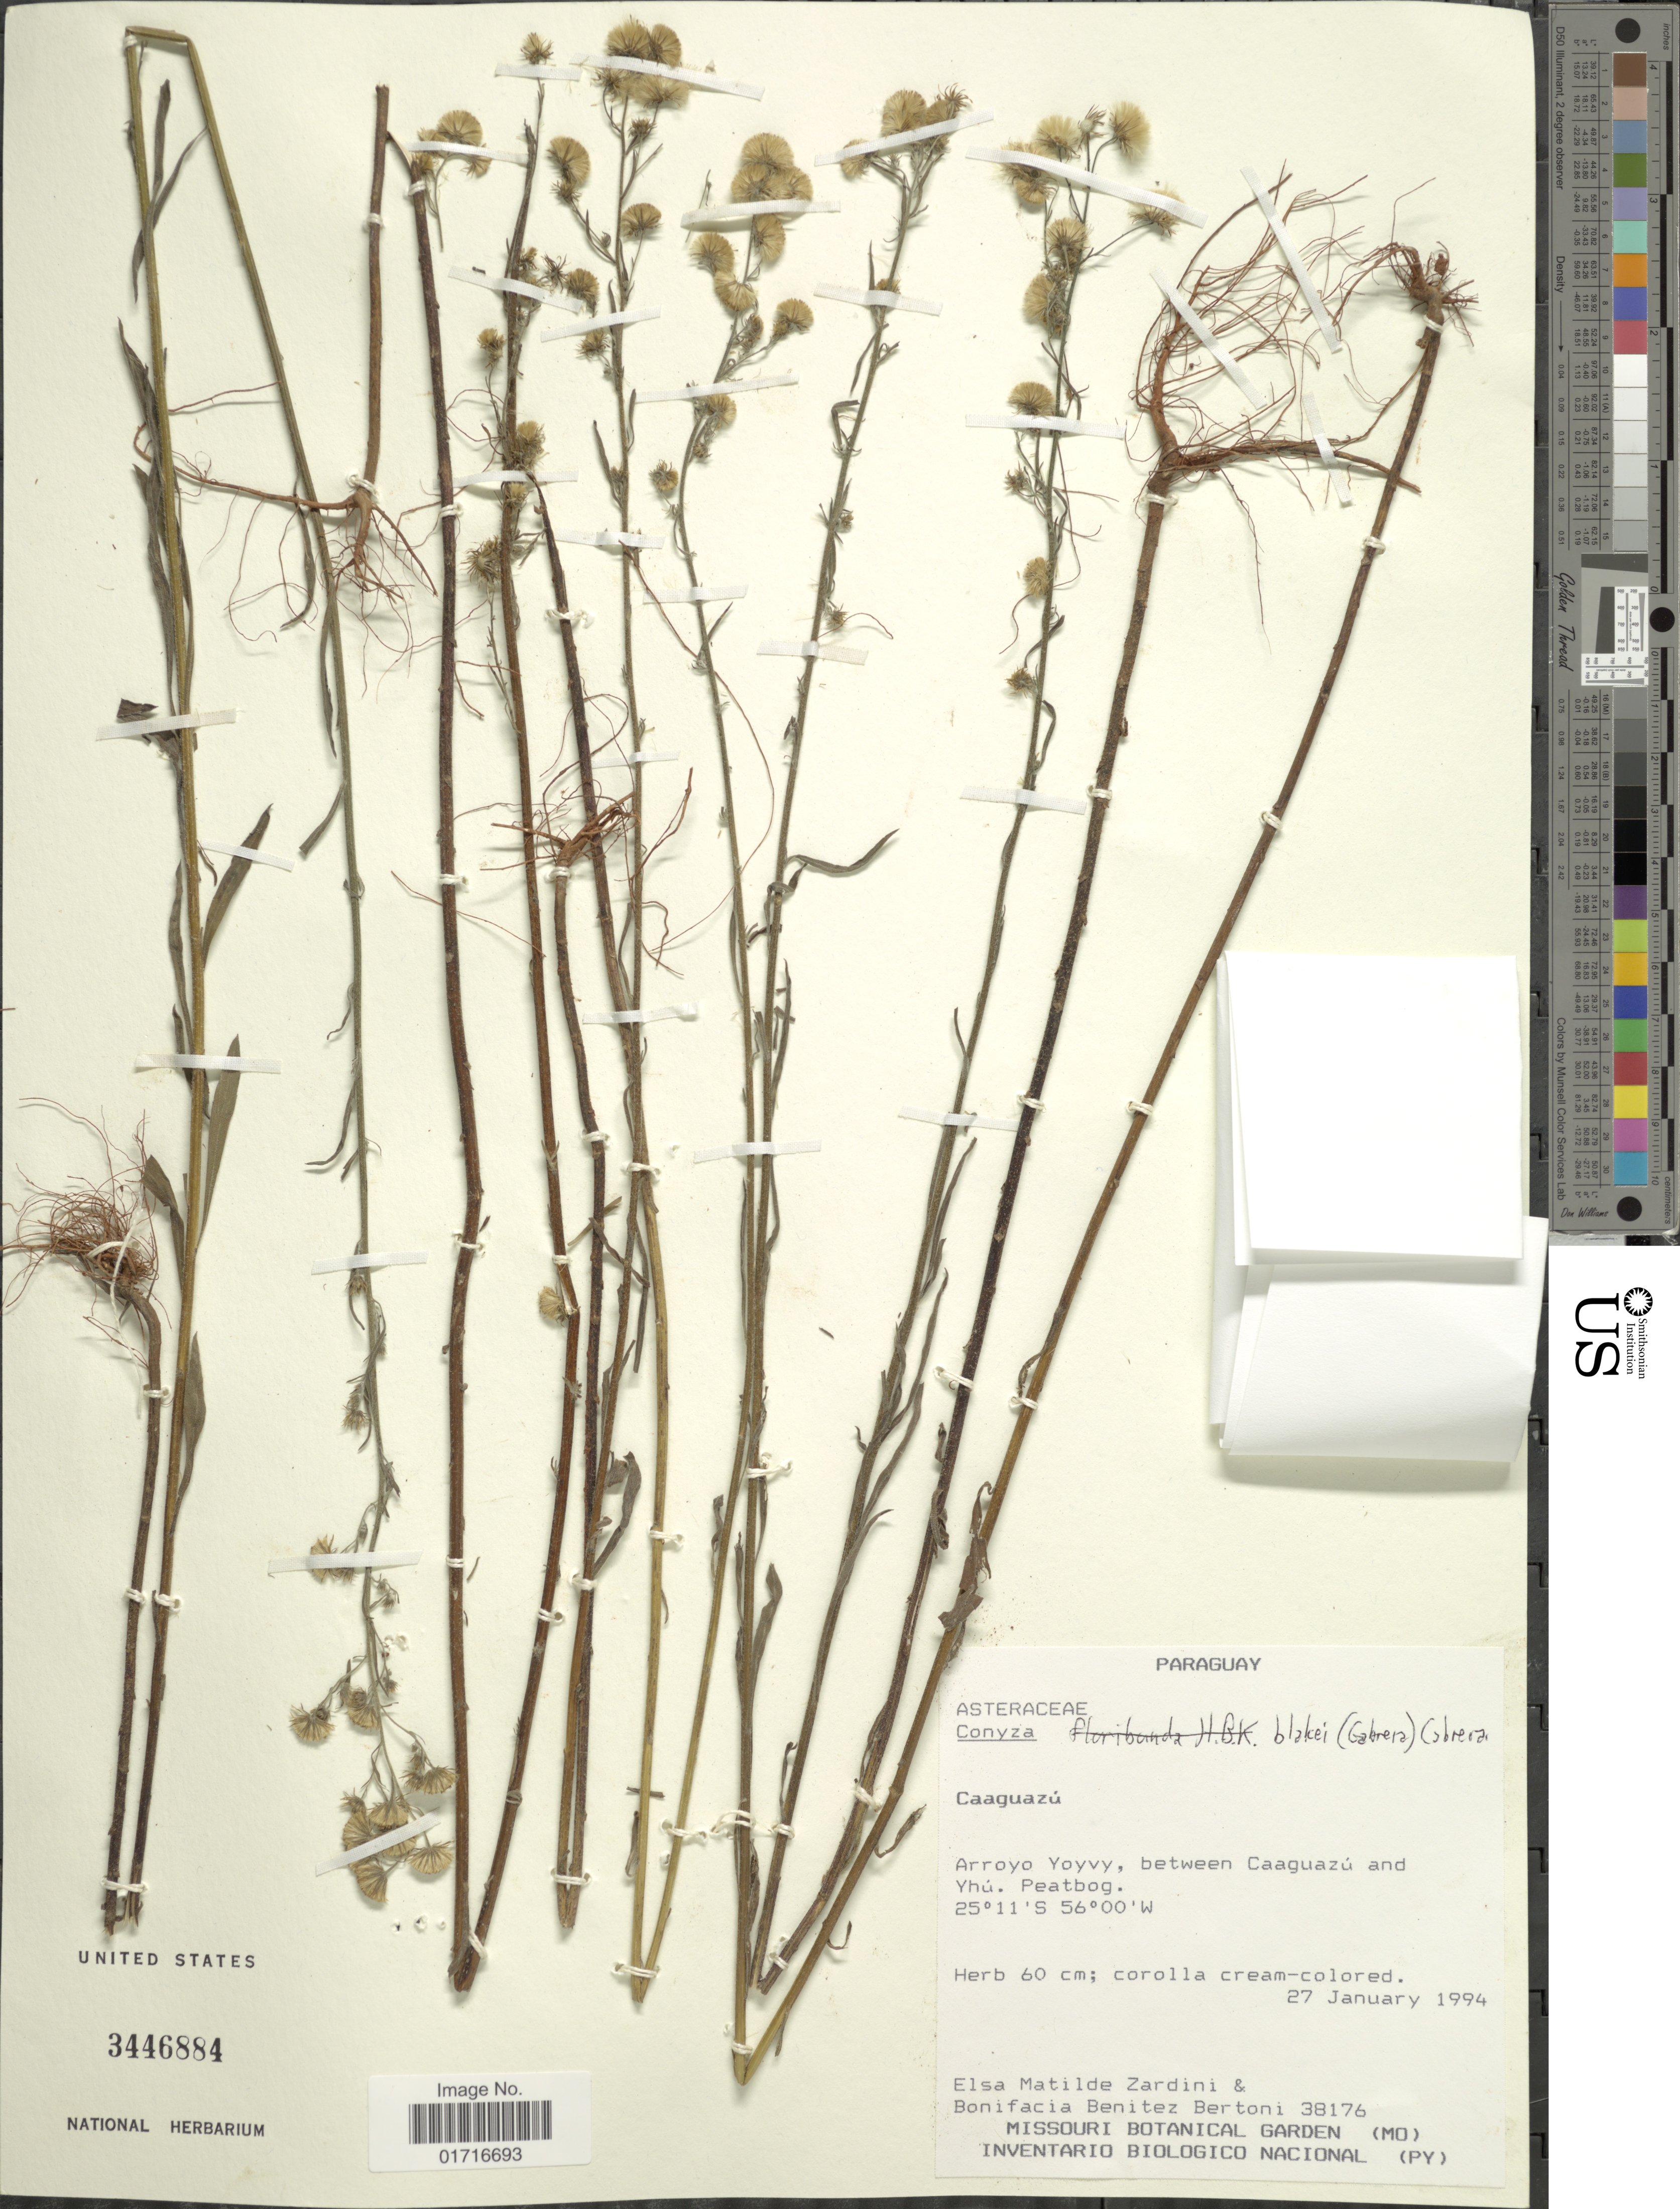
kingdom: Plantae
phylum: Tracheophyta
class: Magnoliopsida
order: Asterales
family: Asteraceae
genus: Conyza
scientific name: Conyza blakei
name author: (Cabrera) Cabrera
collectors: E. M. Zardini & B. Bertoni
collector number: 38176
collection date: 1994-07-27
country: Paraguay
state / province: Caaguazu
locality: Caaguazu. Arroyo Yoyvy, between Caaguazu and Yhu.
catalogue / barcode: US 3446884